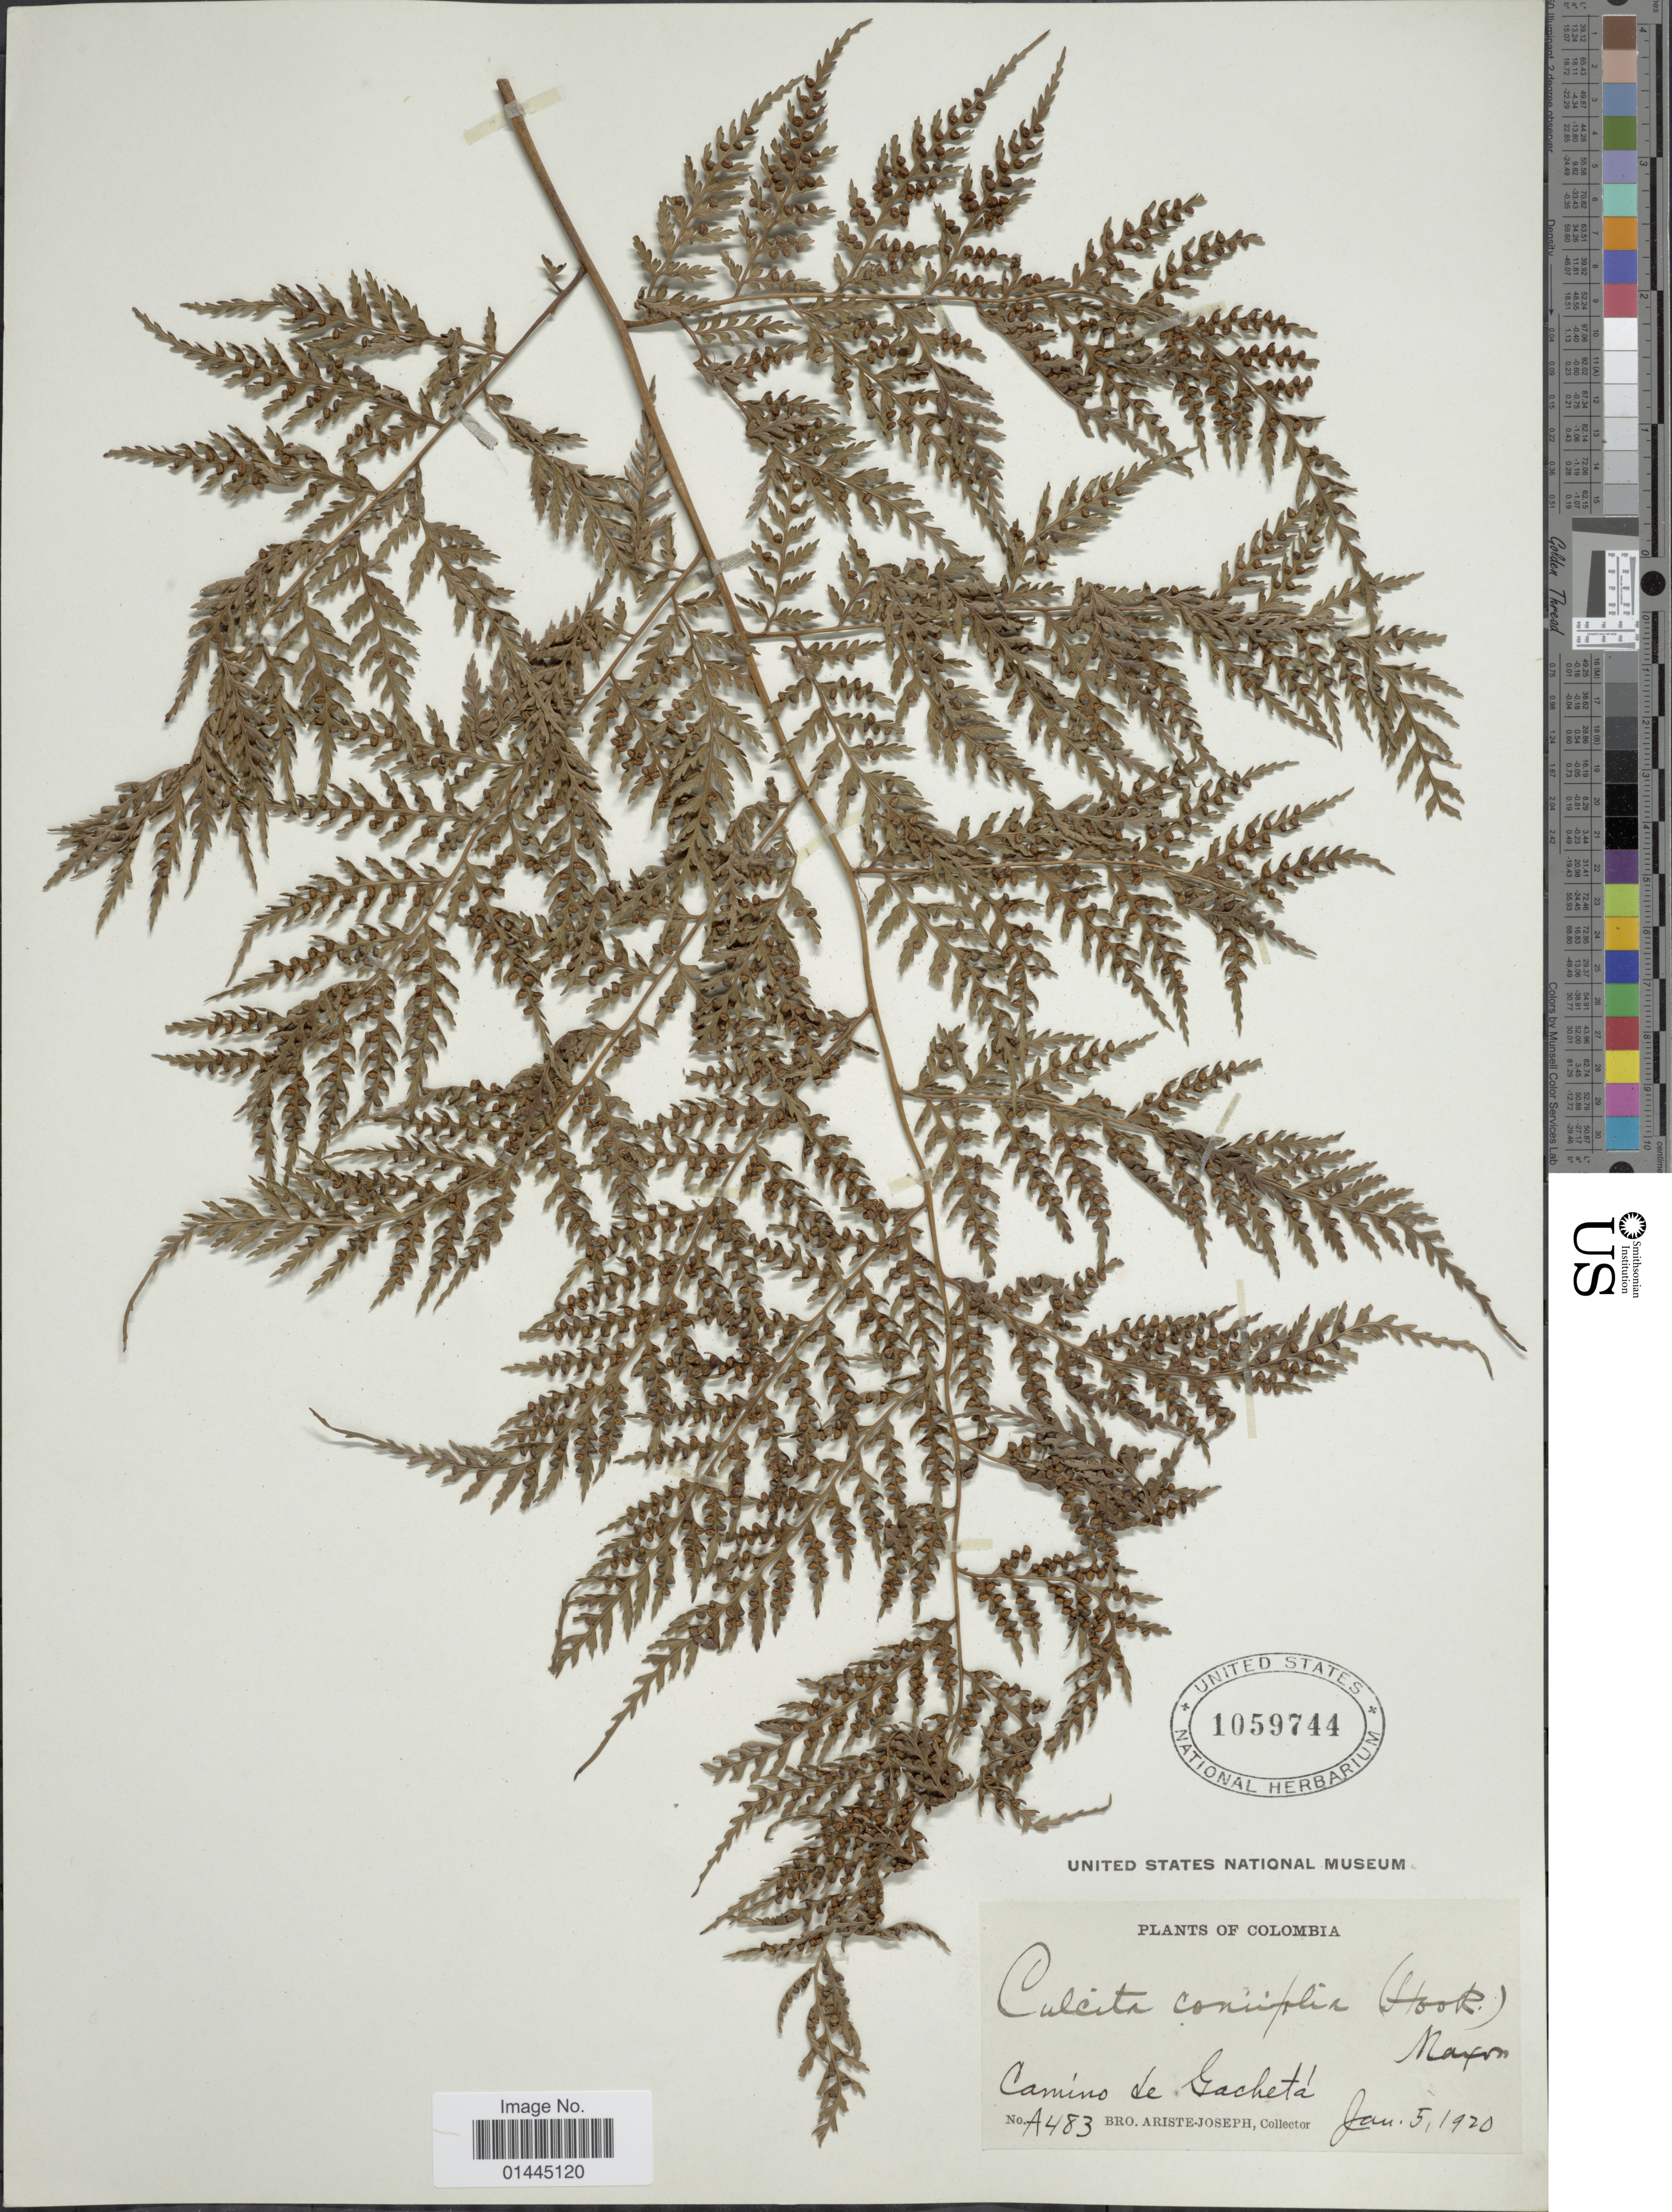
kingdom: Plantae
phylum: Tracheophyta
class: Polypodiopsida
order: Cyatheales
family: Culcitaceae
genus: Culcita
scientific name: Culcita coniifolia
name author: (Hook.) Maxon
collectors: Bro. Ariste-Joseph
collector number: A483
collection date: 1920-01-05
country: Colombia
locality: Camino de Gachetá.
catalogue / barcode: US 1059744